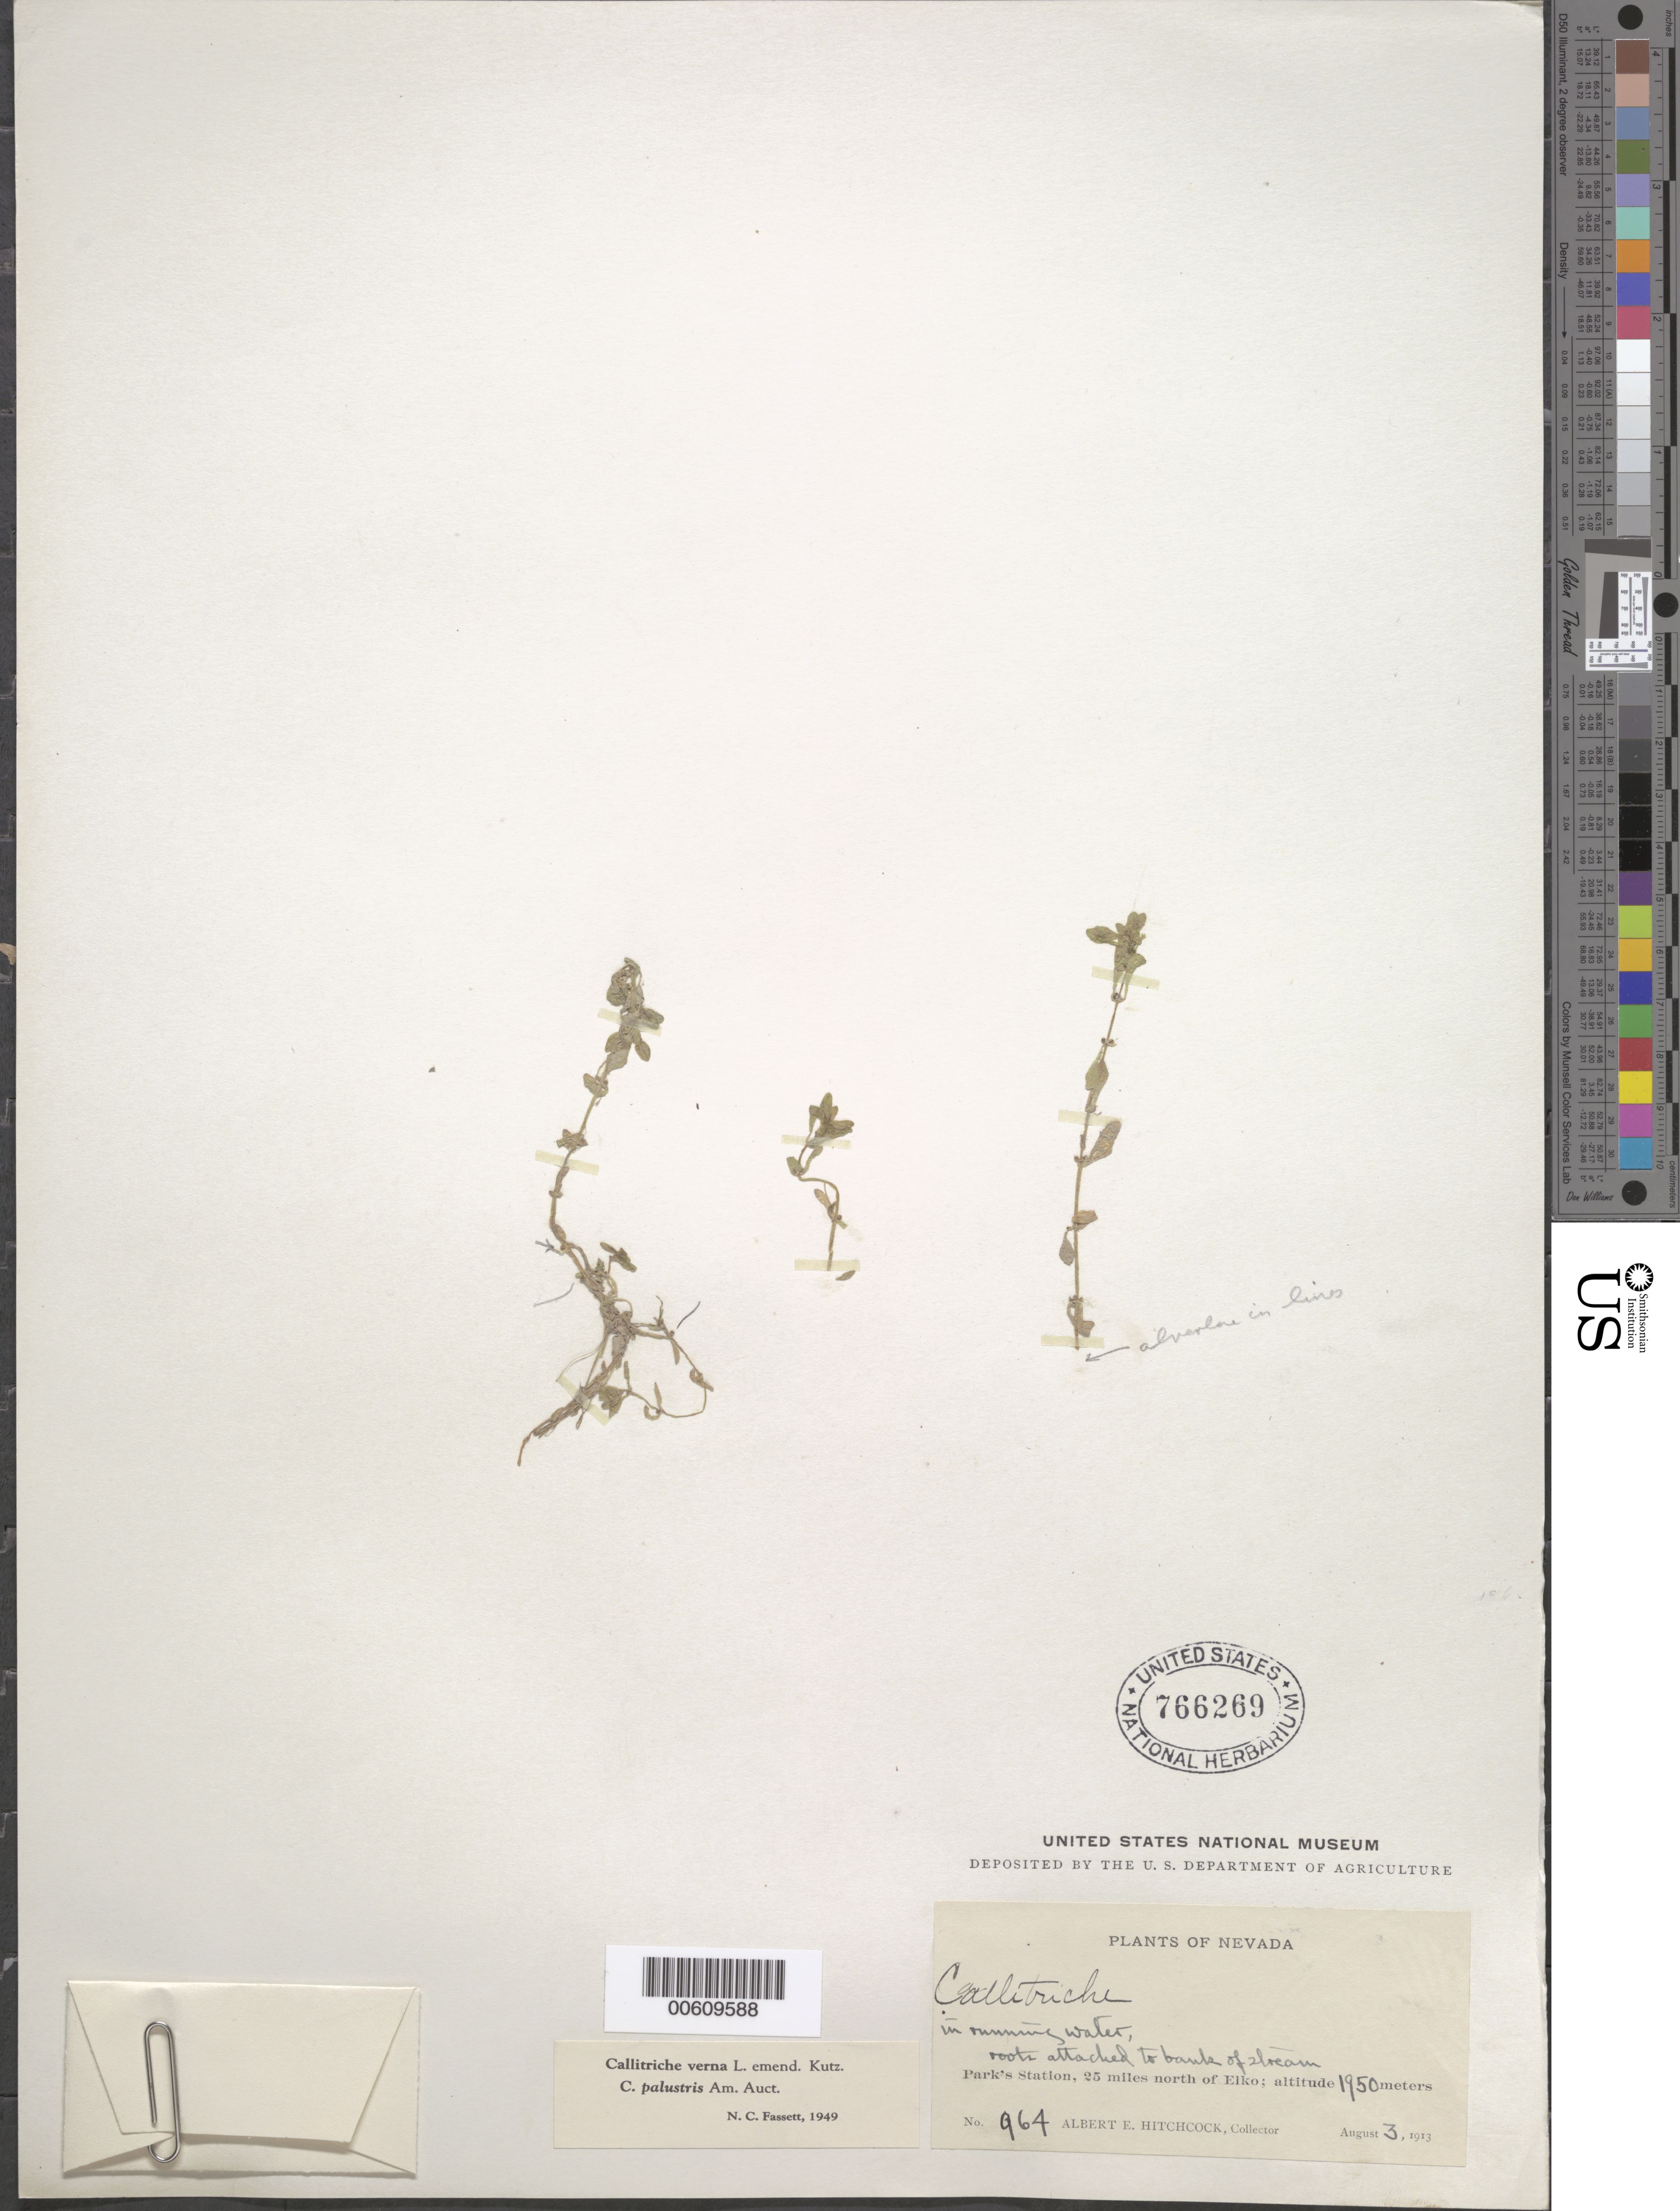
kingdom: Plantae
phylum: Tracheophyta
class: Magnoliopsida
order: Lamiales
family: Plantaginaceae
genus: Callitriche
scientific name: Callitriche verna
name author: L.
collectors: A. S. Hitchcock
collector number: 964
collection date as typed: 03 Aug 1913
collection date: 1913-08-03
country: United States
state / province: Nevada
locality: N of Elko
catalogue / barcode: US 766269